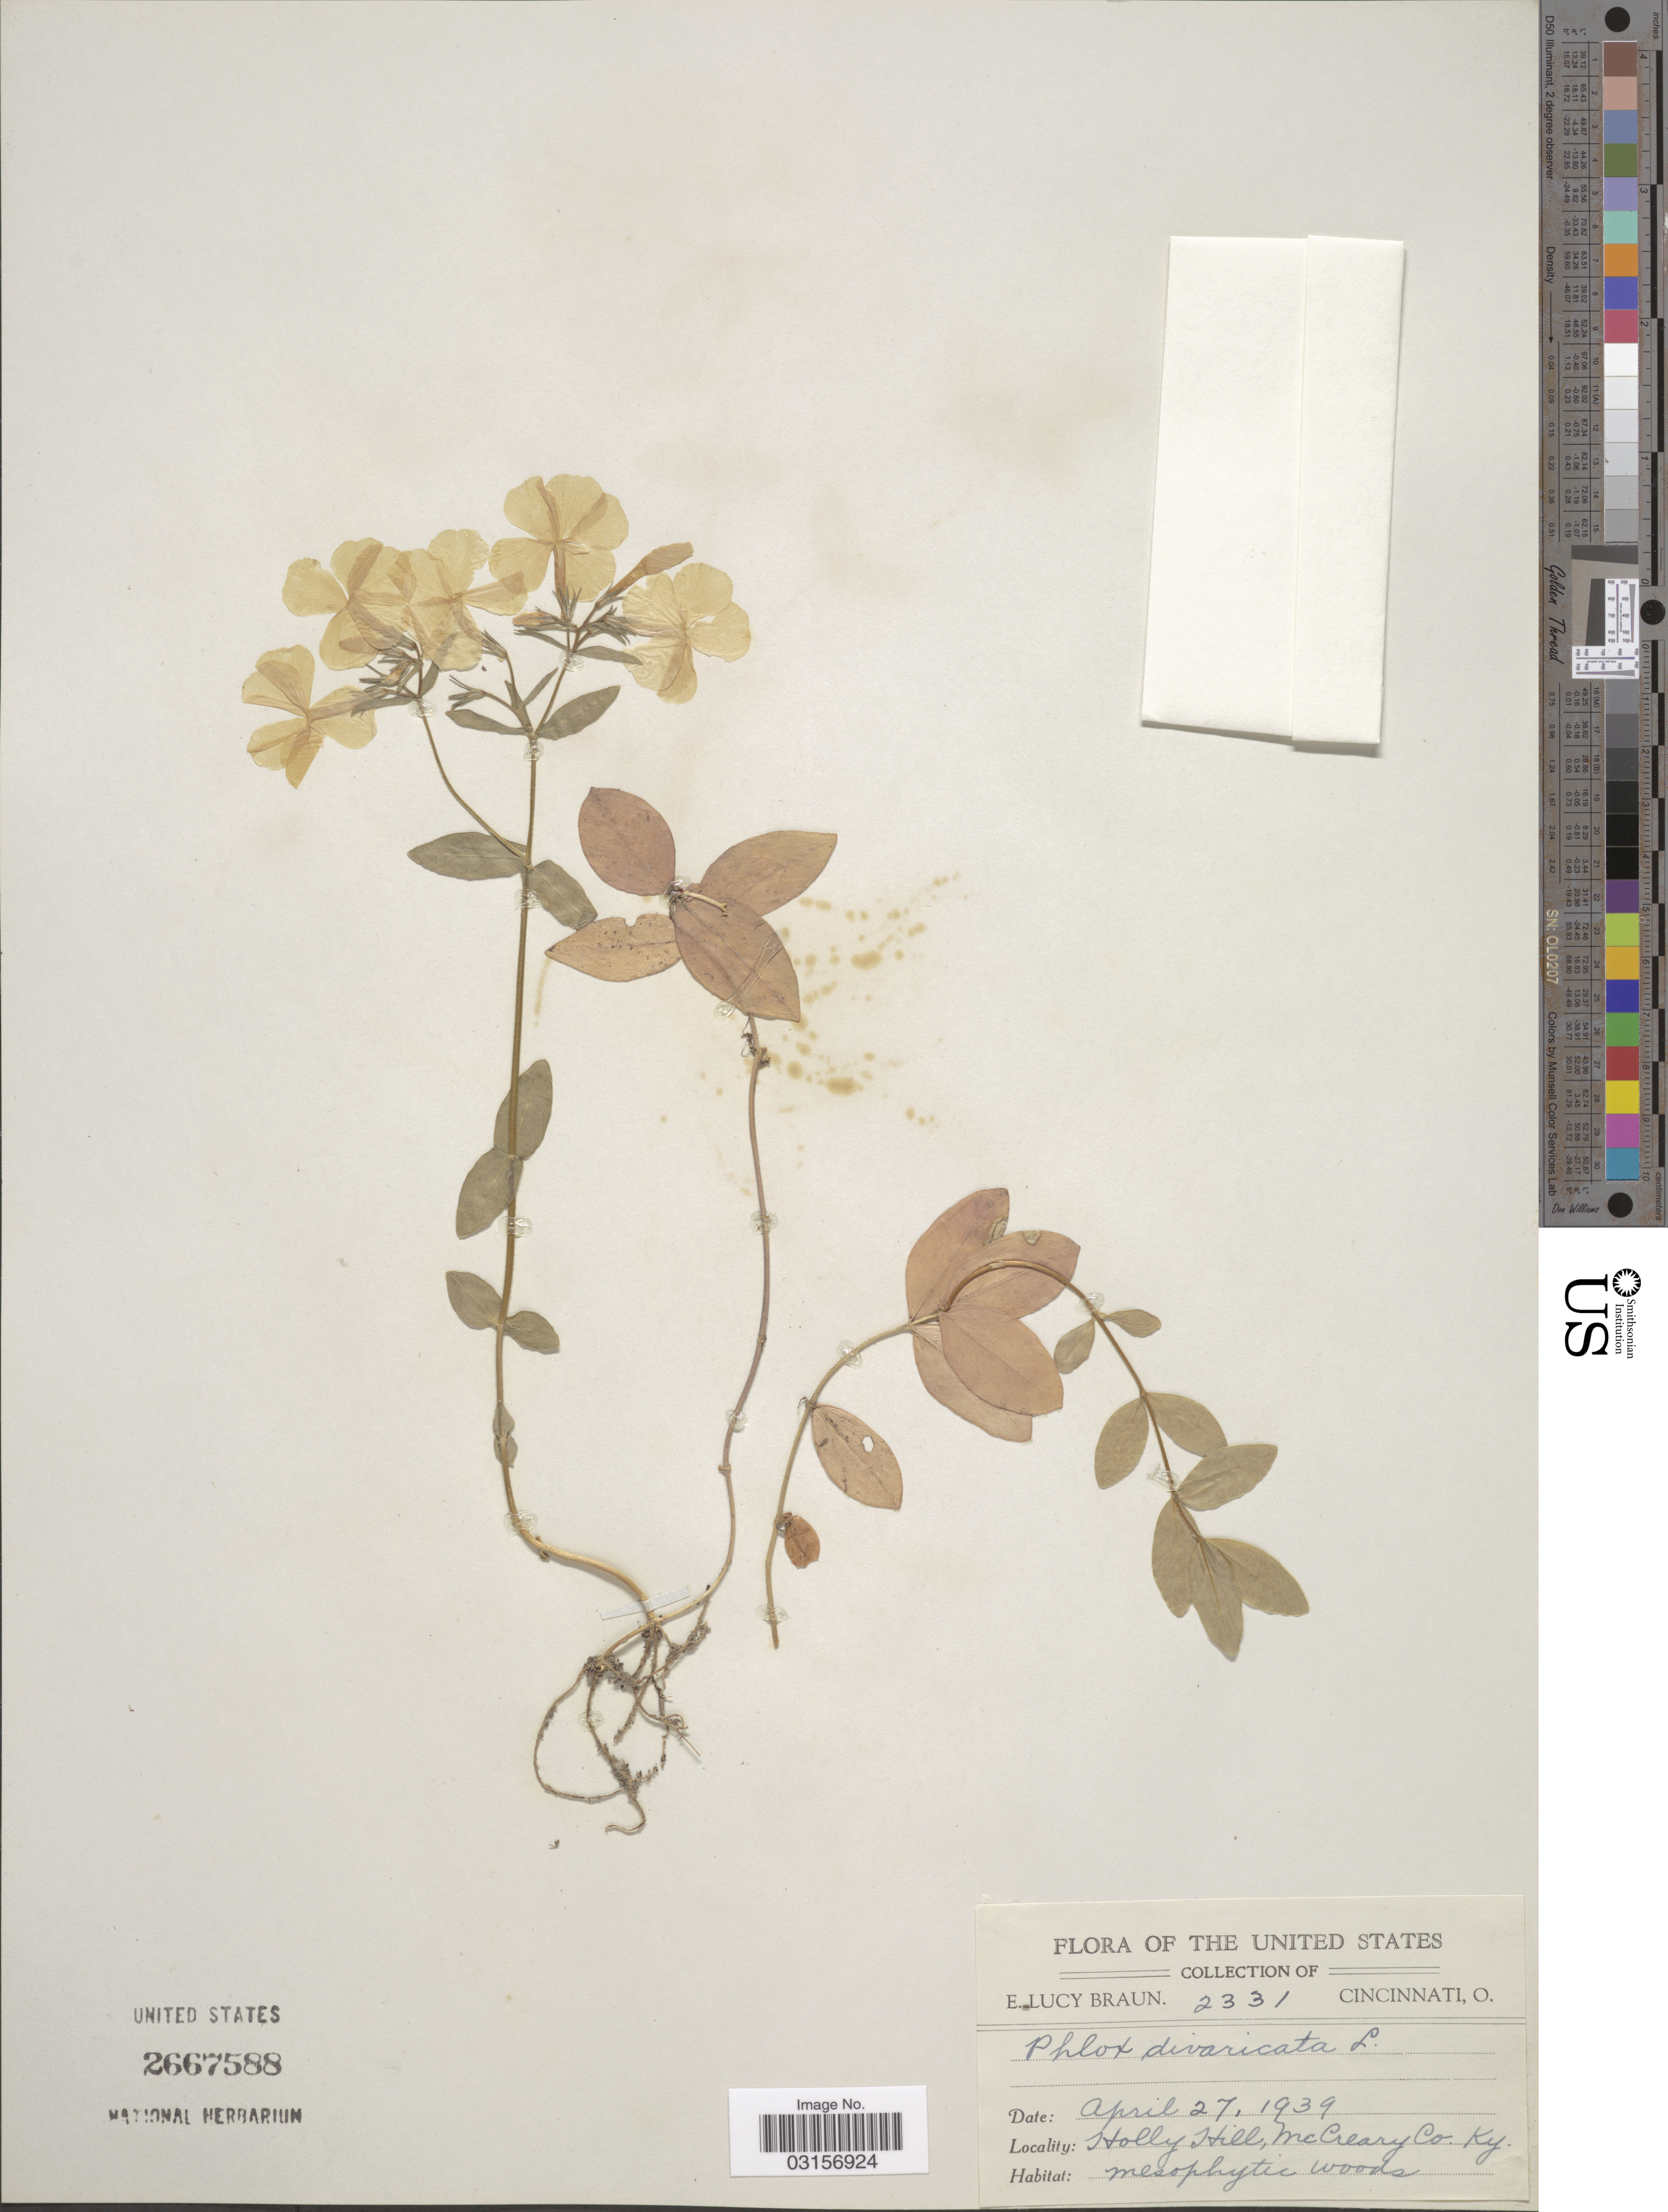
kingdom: Plantae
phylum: Tracheophyta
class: Magnoliopsida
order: Ericales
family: Polemoniaceae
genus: Phlox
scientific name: Phlox divaricata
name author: L.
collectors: E. L. Braun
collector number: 2331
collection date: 1939-04-27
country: United States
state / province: Kentucky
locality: Holly Hill, McCreary Co.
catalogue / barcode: US 2667588